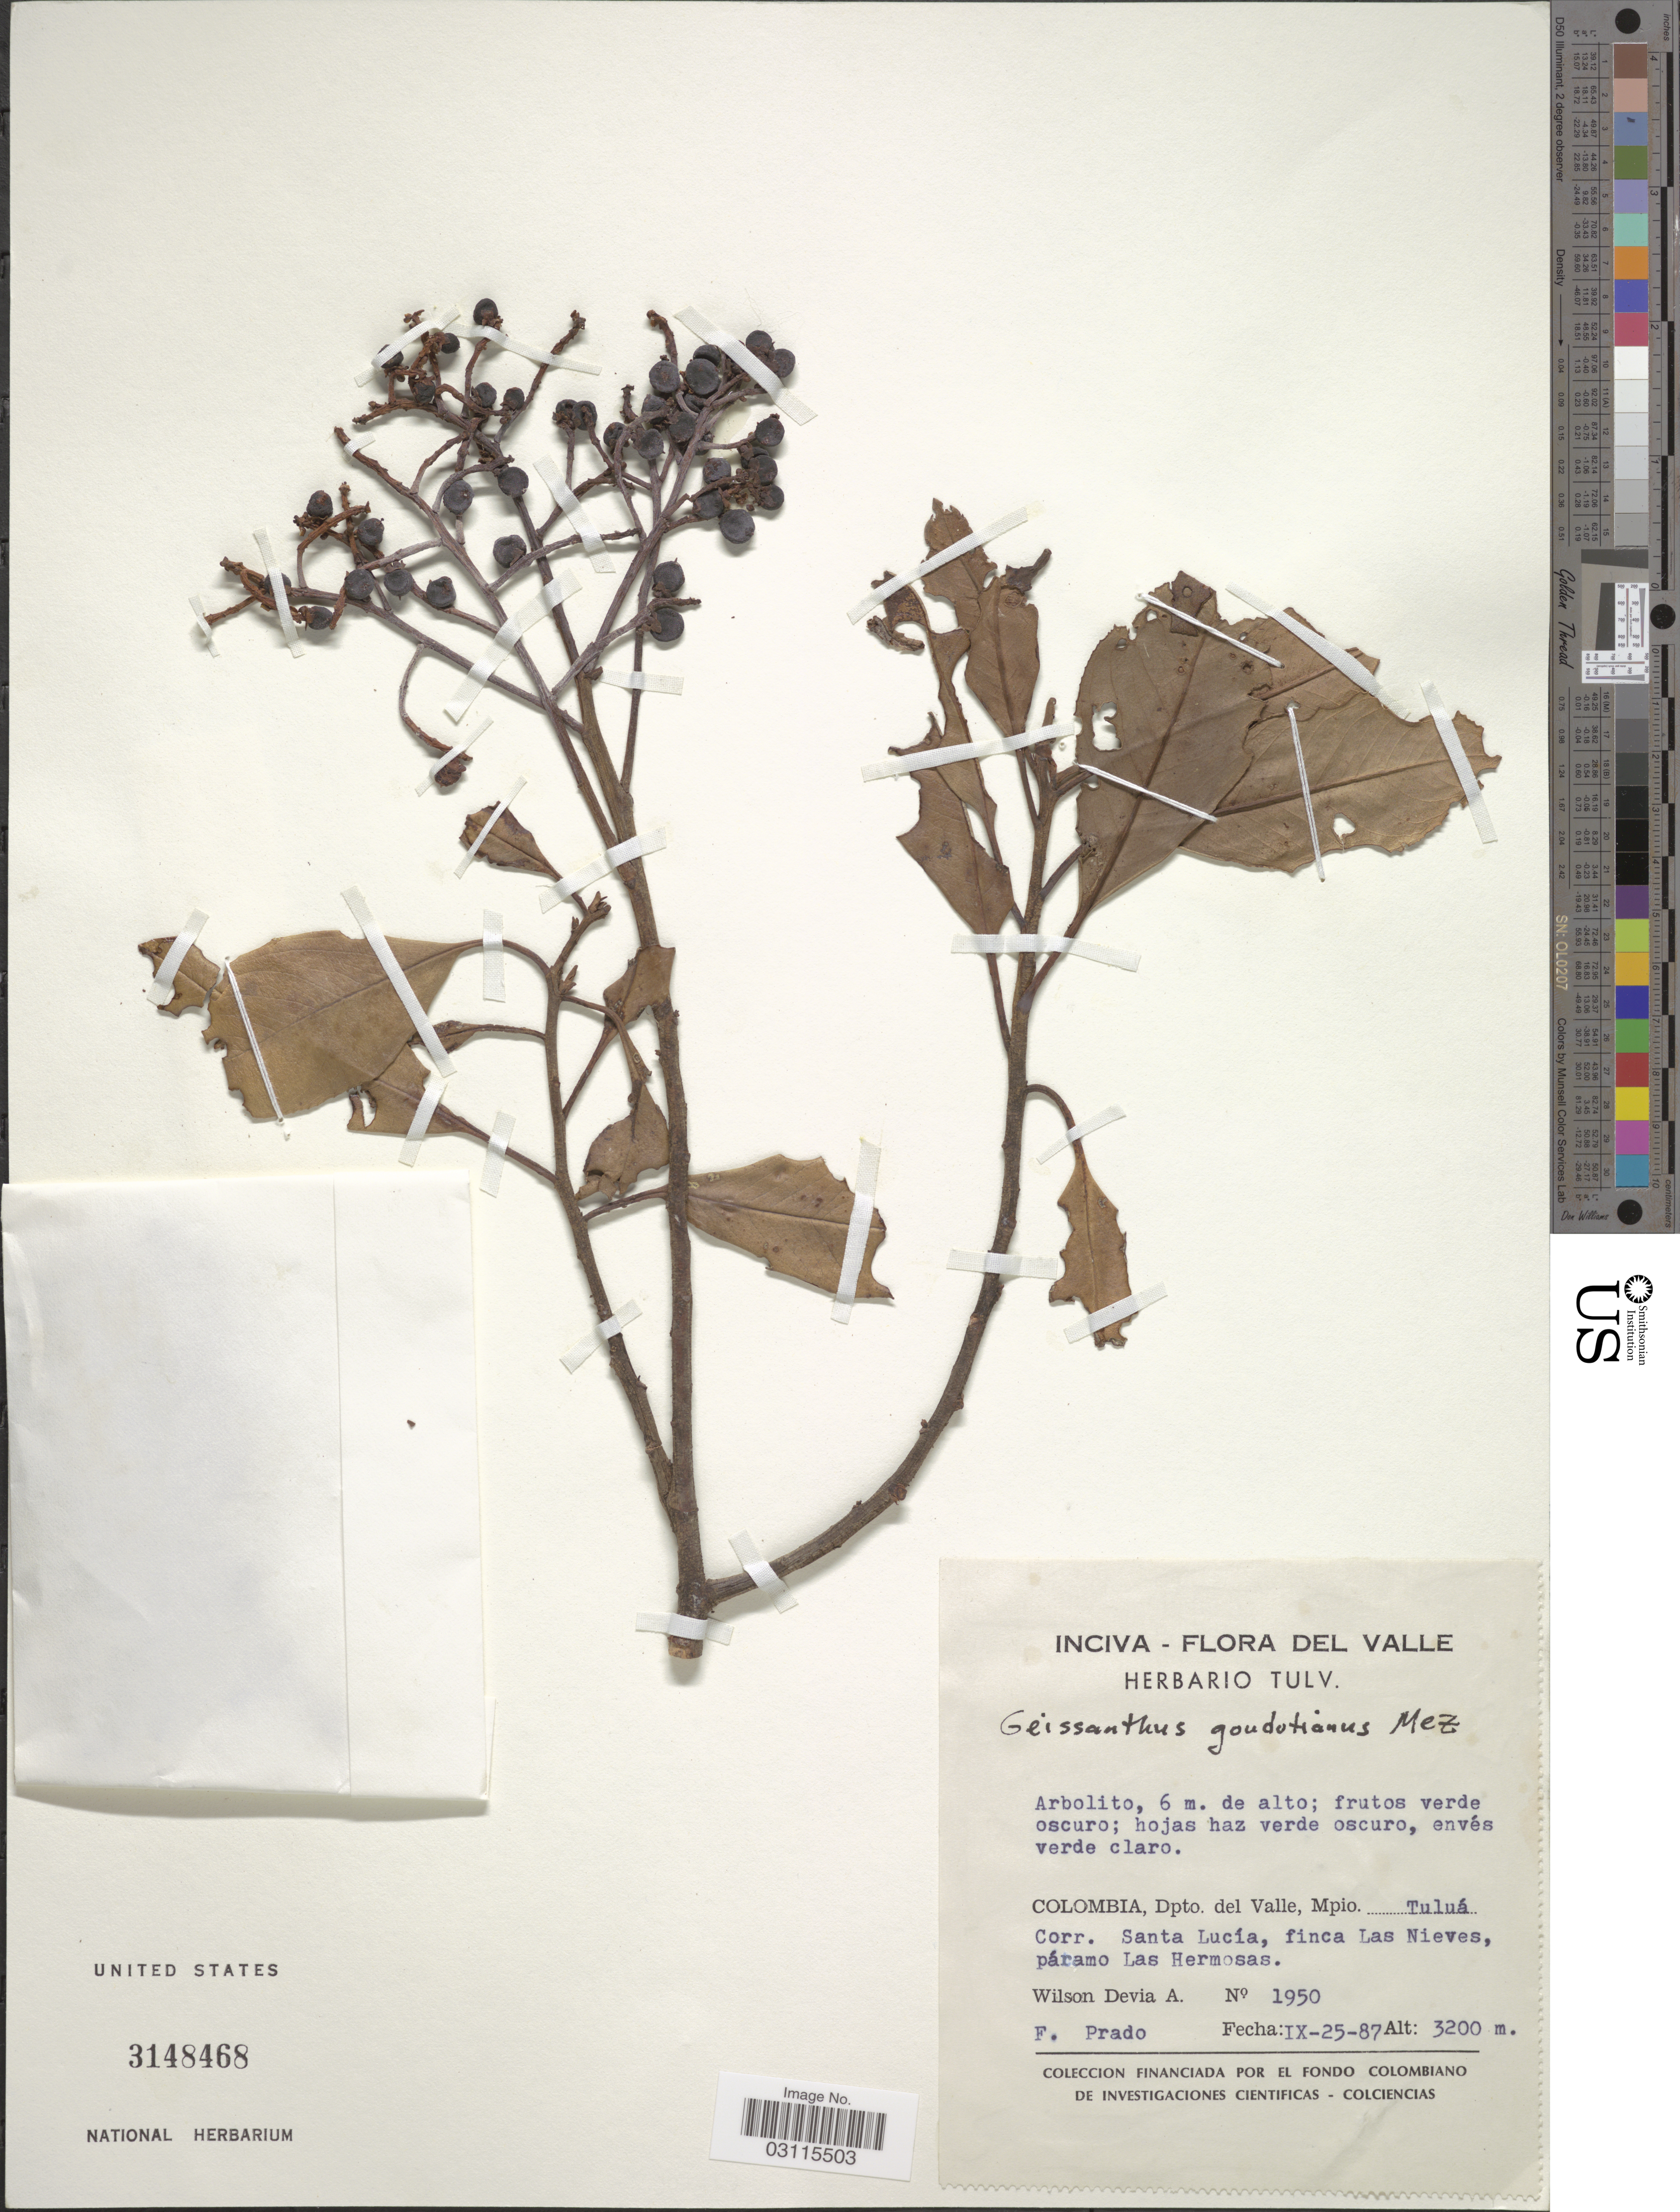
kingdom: Plantae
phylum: Tracheophyta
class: Magnoliopsida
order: Ericales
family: Primulaceae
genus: Geissanthus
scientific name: Geissanthus goudotianus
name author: Mez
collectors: W. Devia A. & F. Prado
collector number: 1950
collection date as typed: Transcribed d/m/y: 25/9/87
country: Colombia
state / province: Valle del Cauca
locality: Dpto. del Valle, Mpio. Tuluá. Corr. Santa Lucía, finca Las Nieves, páramo Las Hermosas.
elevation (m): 3200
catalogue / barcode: US 3148468